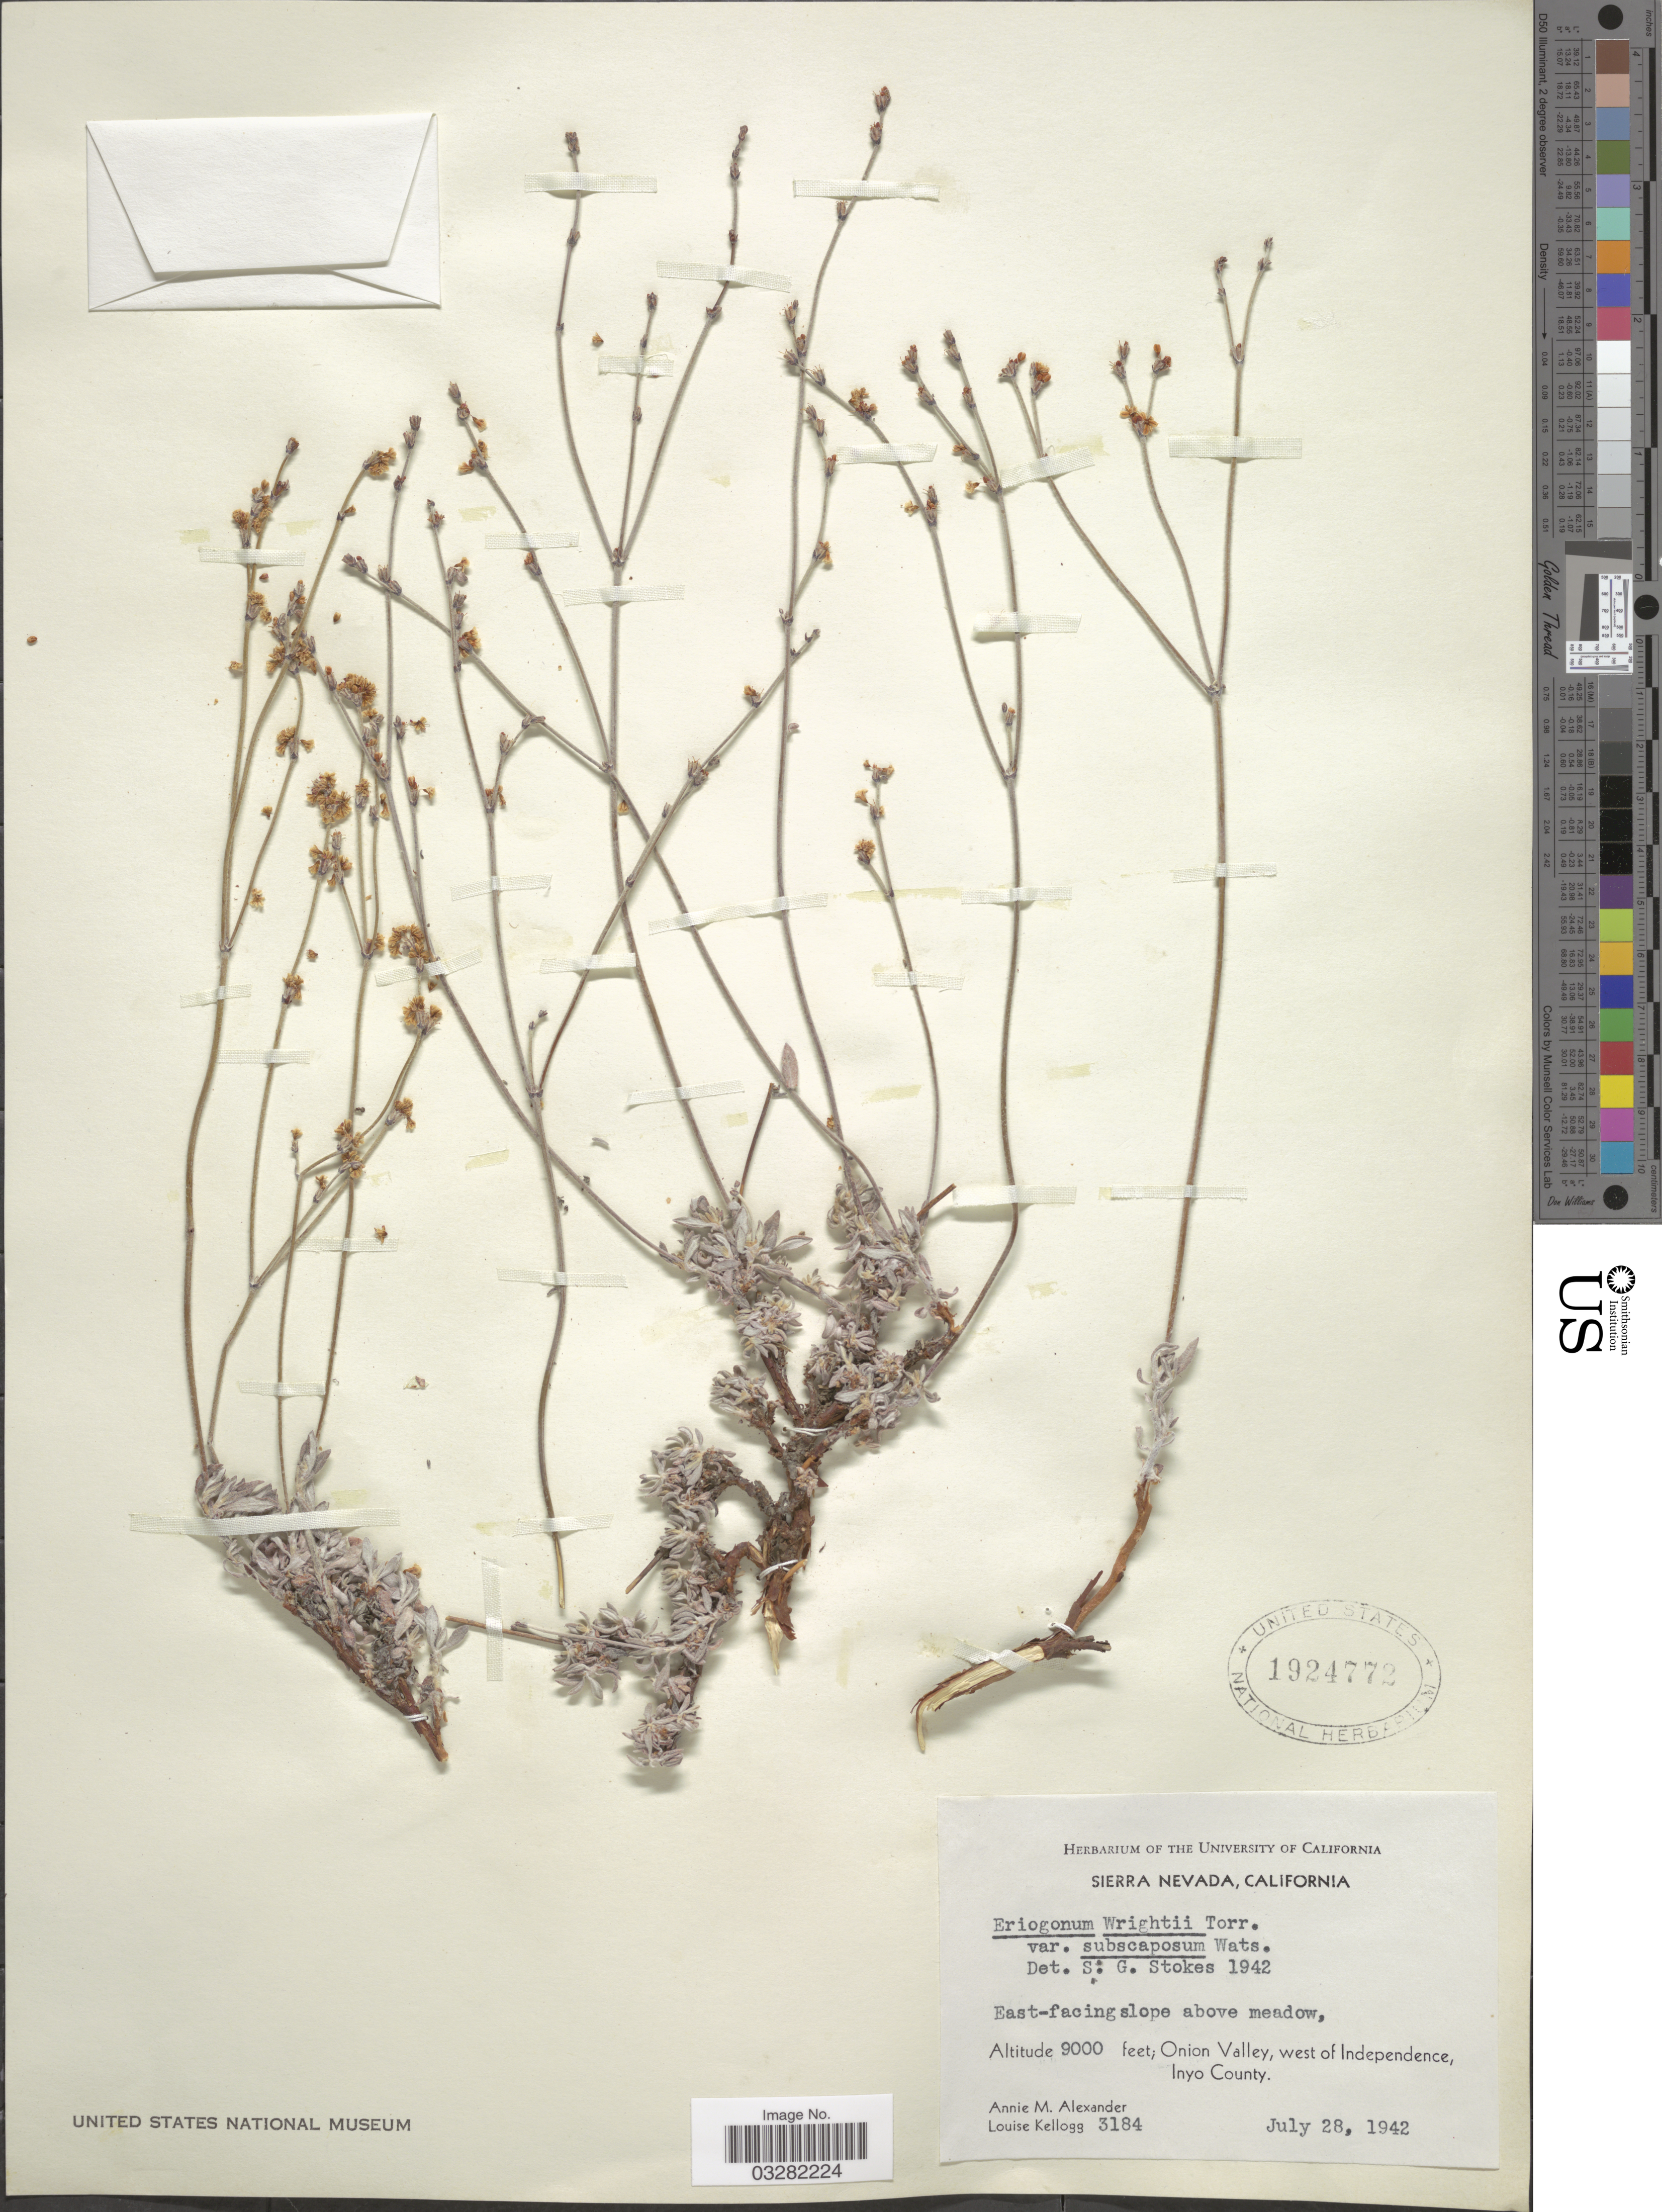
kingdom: Plantae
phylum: Tracheophyta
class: Magnoliopsida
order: Caryophyllales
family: Polygonaceae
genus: Eriogonum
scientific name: Eriogonum wrightii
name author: Torr. ex Benth. in DC.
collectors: A. M. Alexander & L. Kellogg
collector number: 3184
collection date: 1942-07-28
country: United States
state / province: California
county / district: Inyo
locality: Sierra Nevada, East-facing slope above meadow, Onion Valley, west of Independence, Inyo County.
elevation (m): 2743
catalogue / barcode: US 1924772